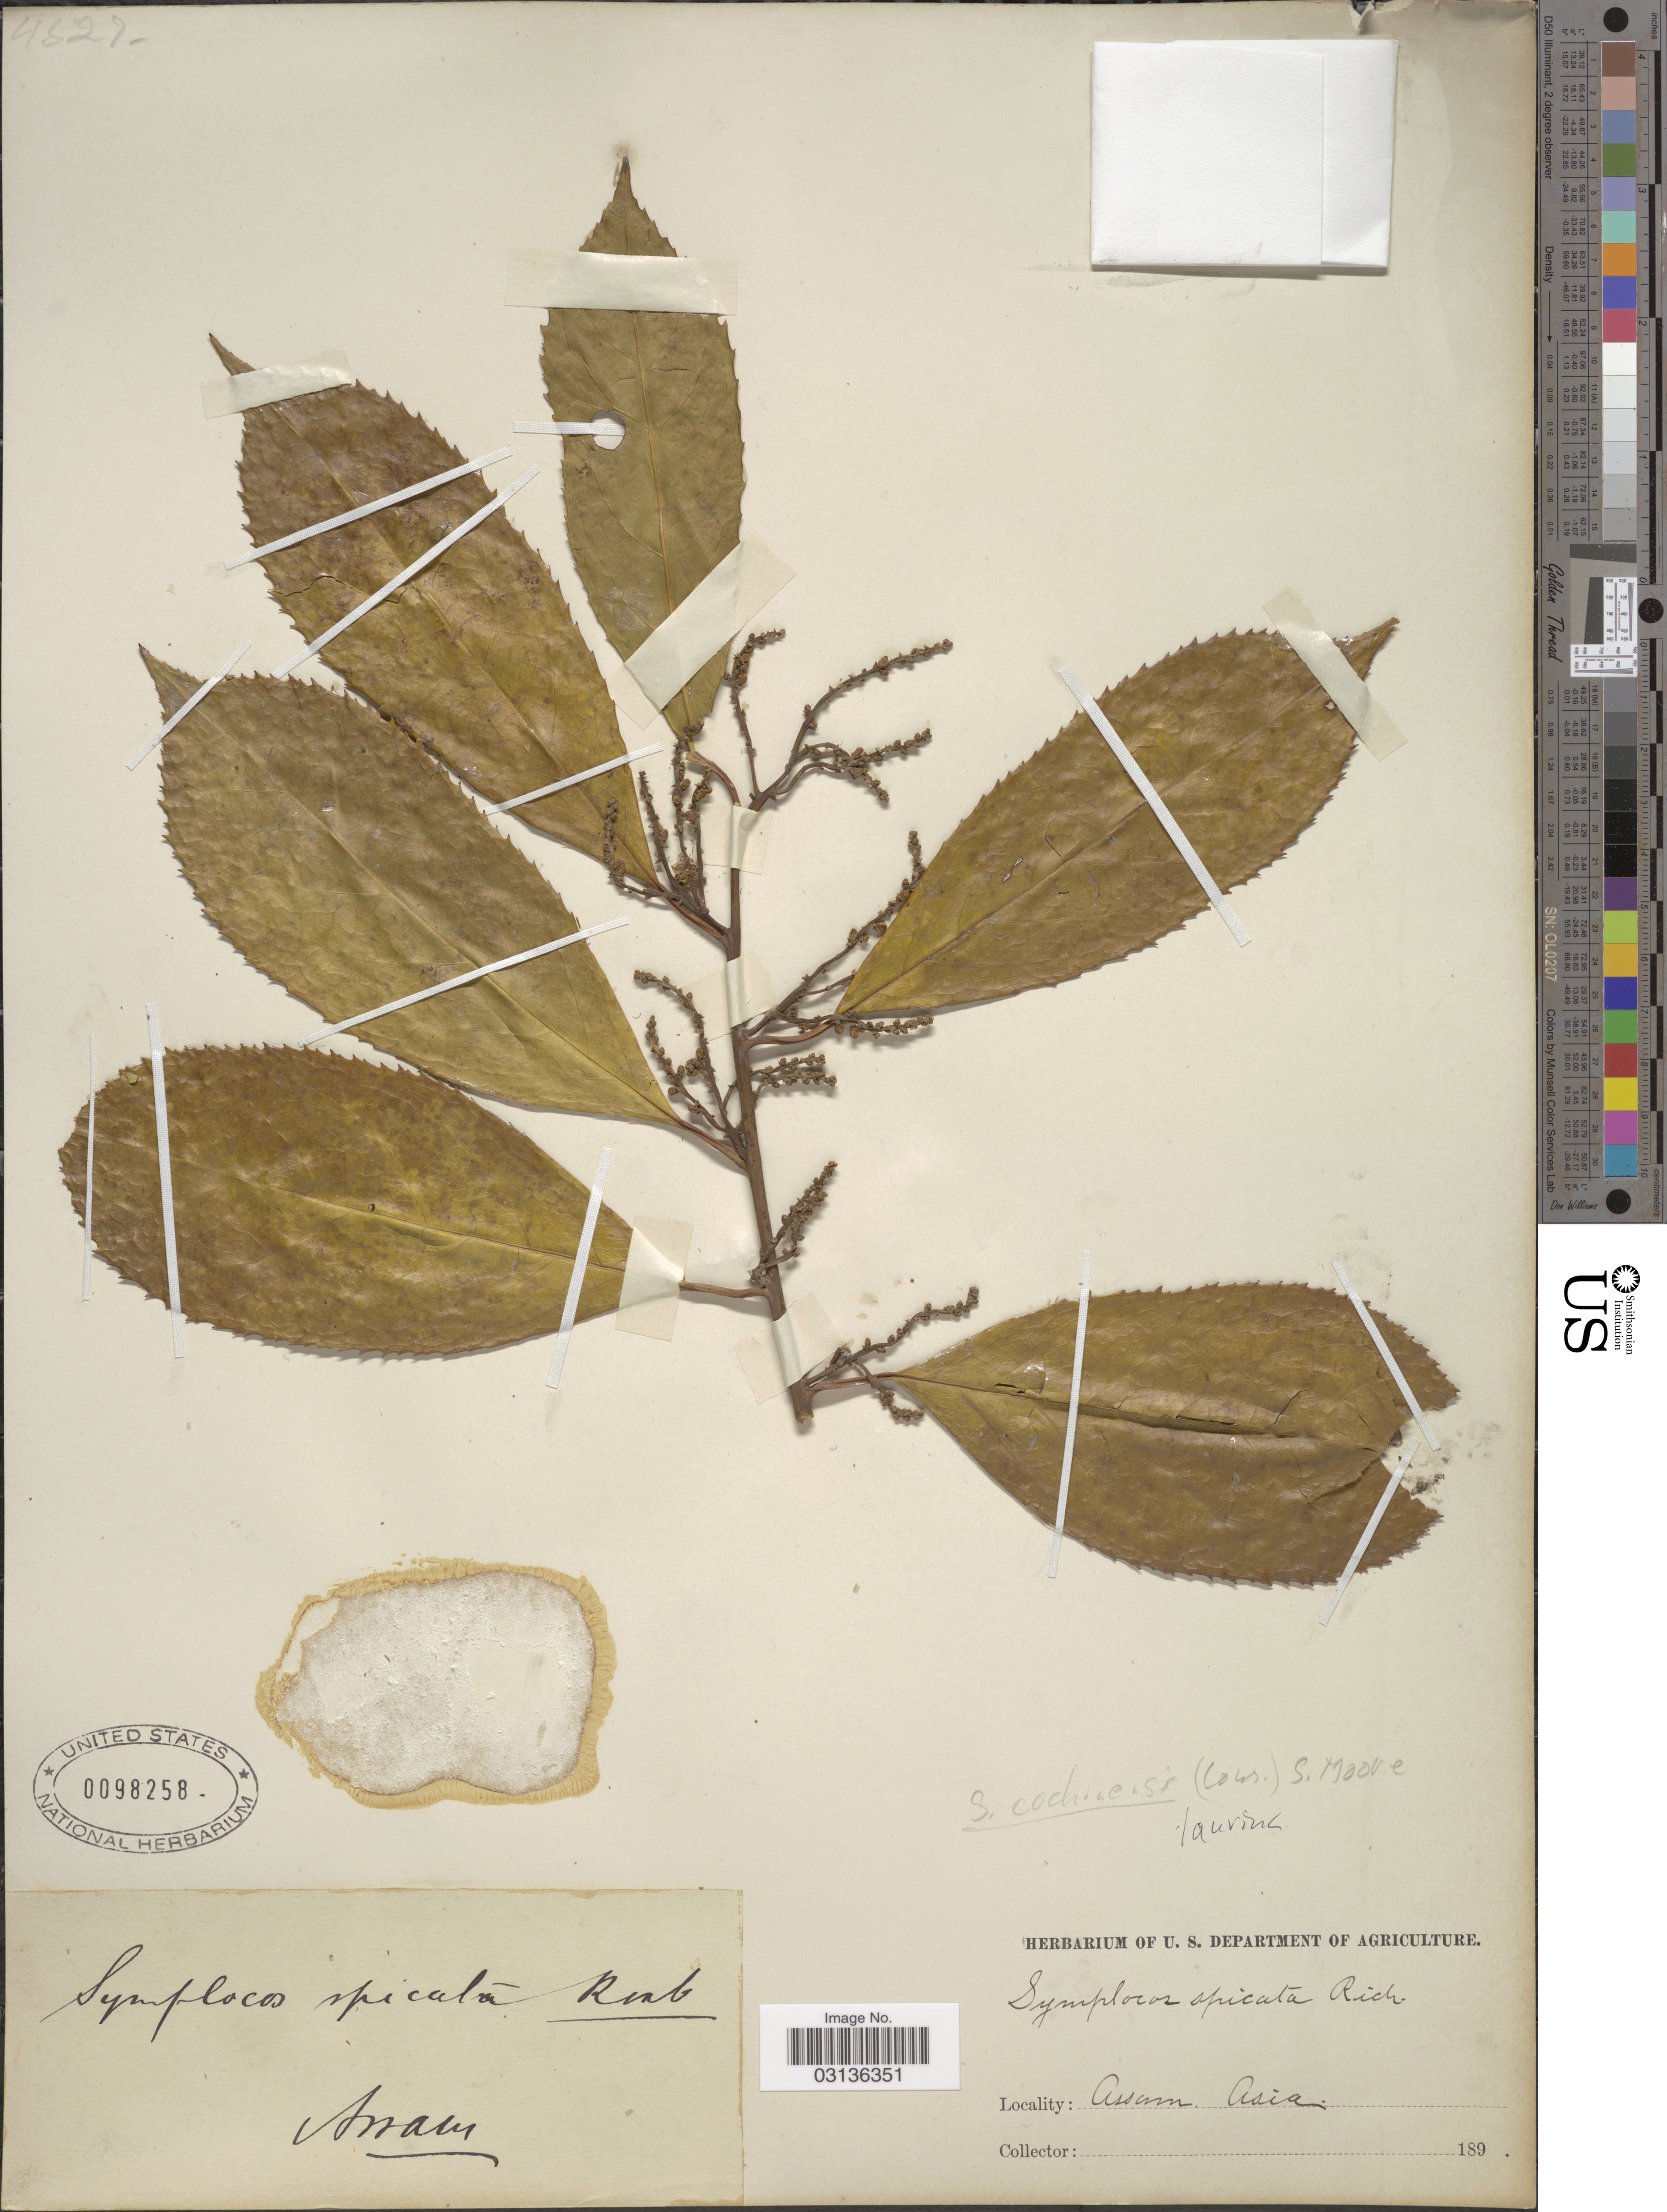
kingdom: Plantae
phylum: Tracheophyta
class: Magnoliopsida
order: Ericales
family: Symplocaceae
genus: Symplocos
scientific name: Symplocos cochinchinensis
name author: (Lour.) S. Moore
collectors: Facchini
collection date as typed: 189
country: India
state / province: Assam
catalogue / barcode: US 98258